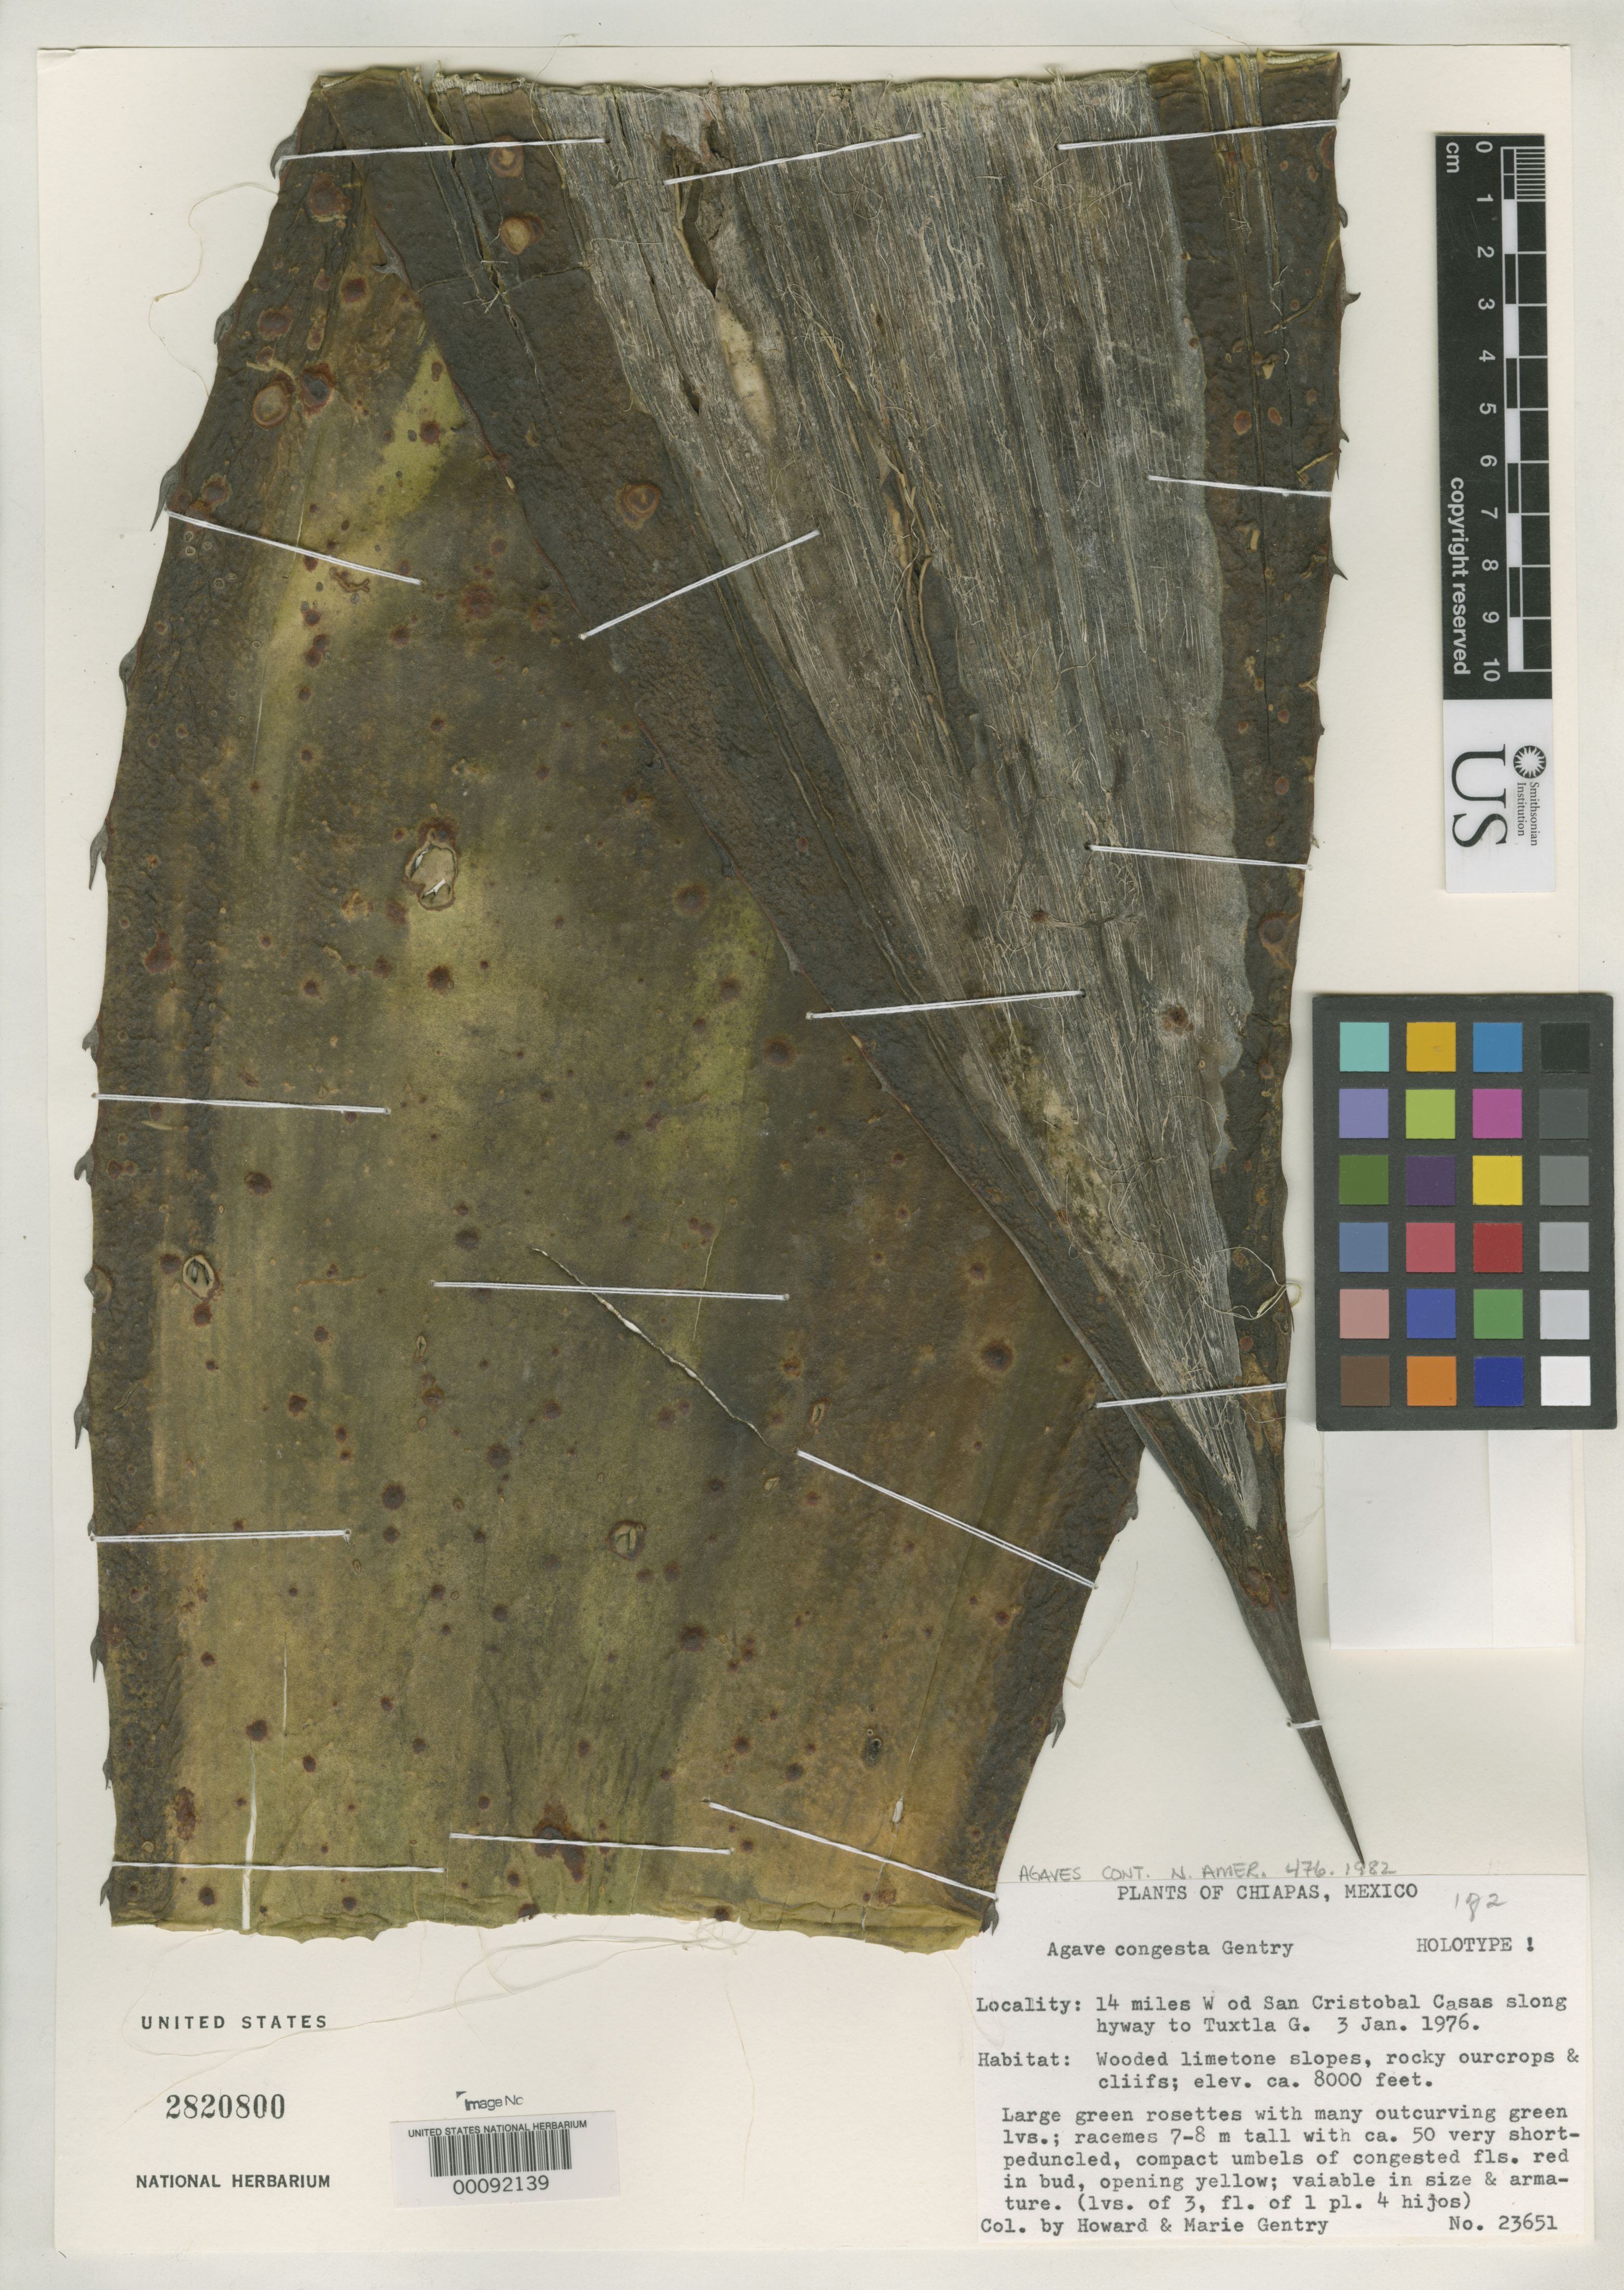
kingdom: Plantae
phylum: Tracheophyta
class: Liliopsida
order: Asparagales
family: Asparagaceae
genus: Agave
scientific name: Agave congesta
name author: Gentry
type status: Holotype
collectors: H. S. Gentry & M. Gentry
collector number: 23651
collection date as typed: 03 Jan 1976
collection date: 1976-01-03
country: Mexico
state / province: Chiapas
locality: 14 mi W of San Cristobal Casas along hwy to Tuxtla.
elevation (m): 2438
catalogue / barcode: US 2820800